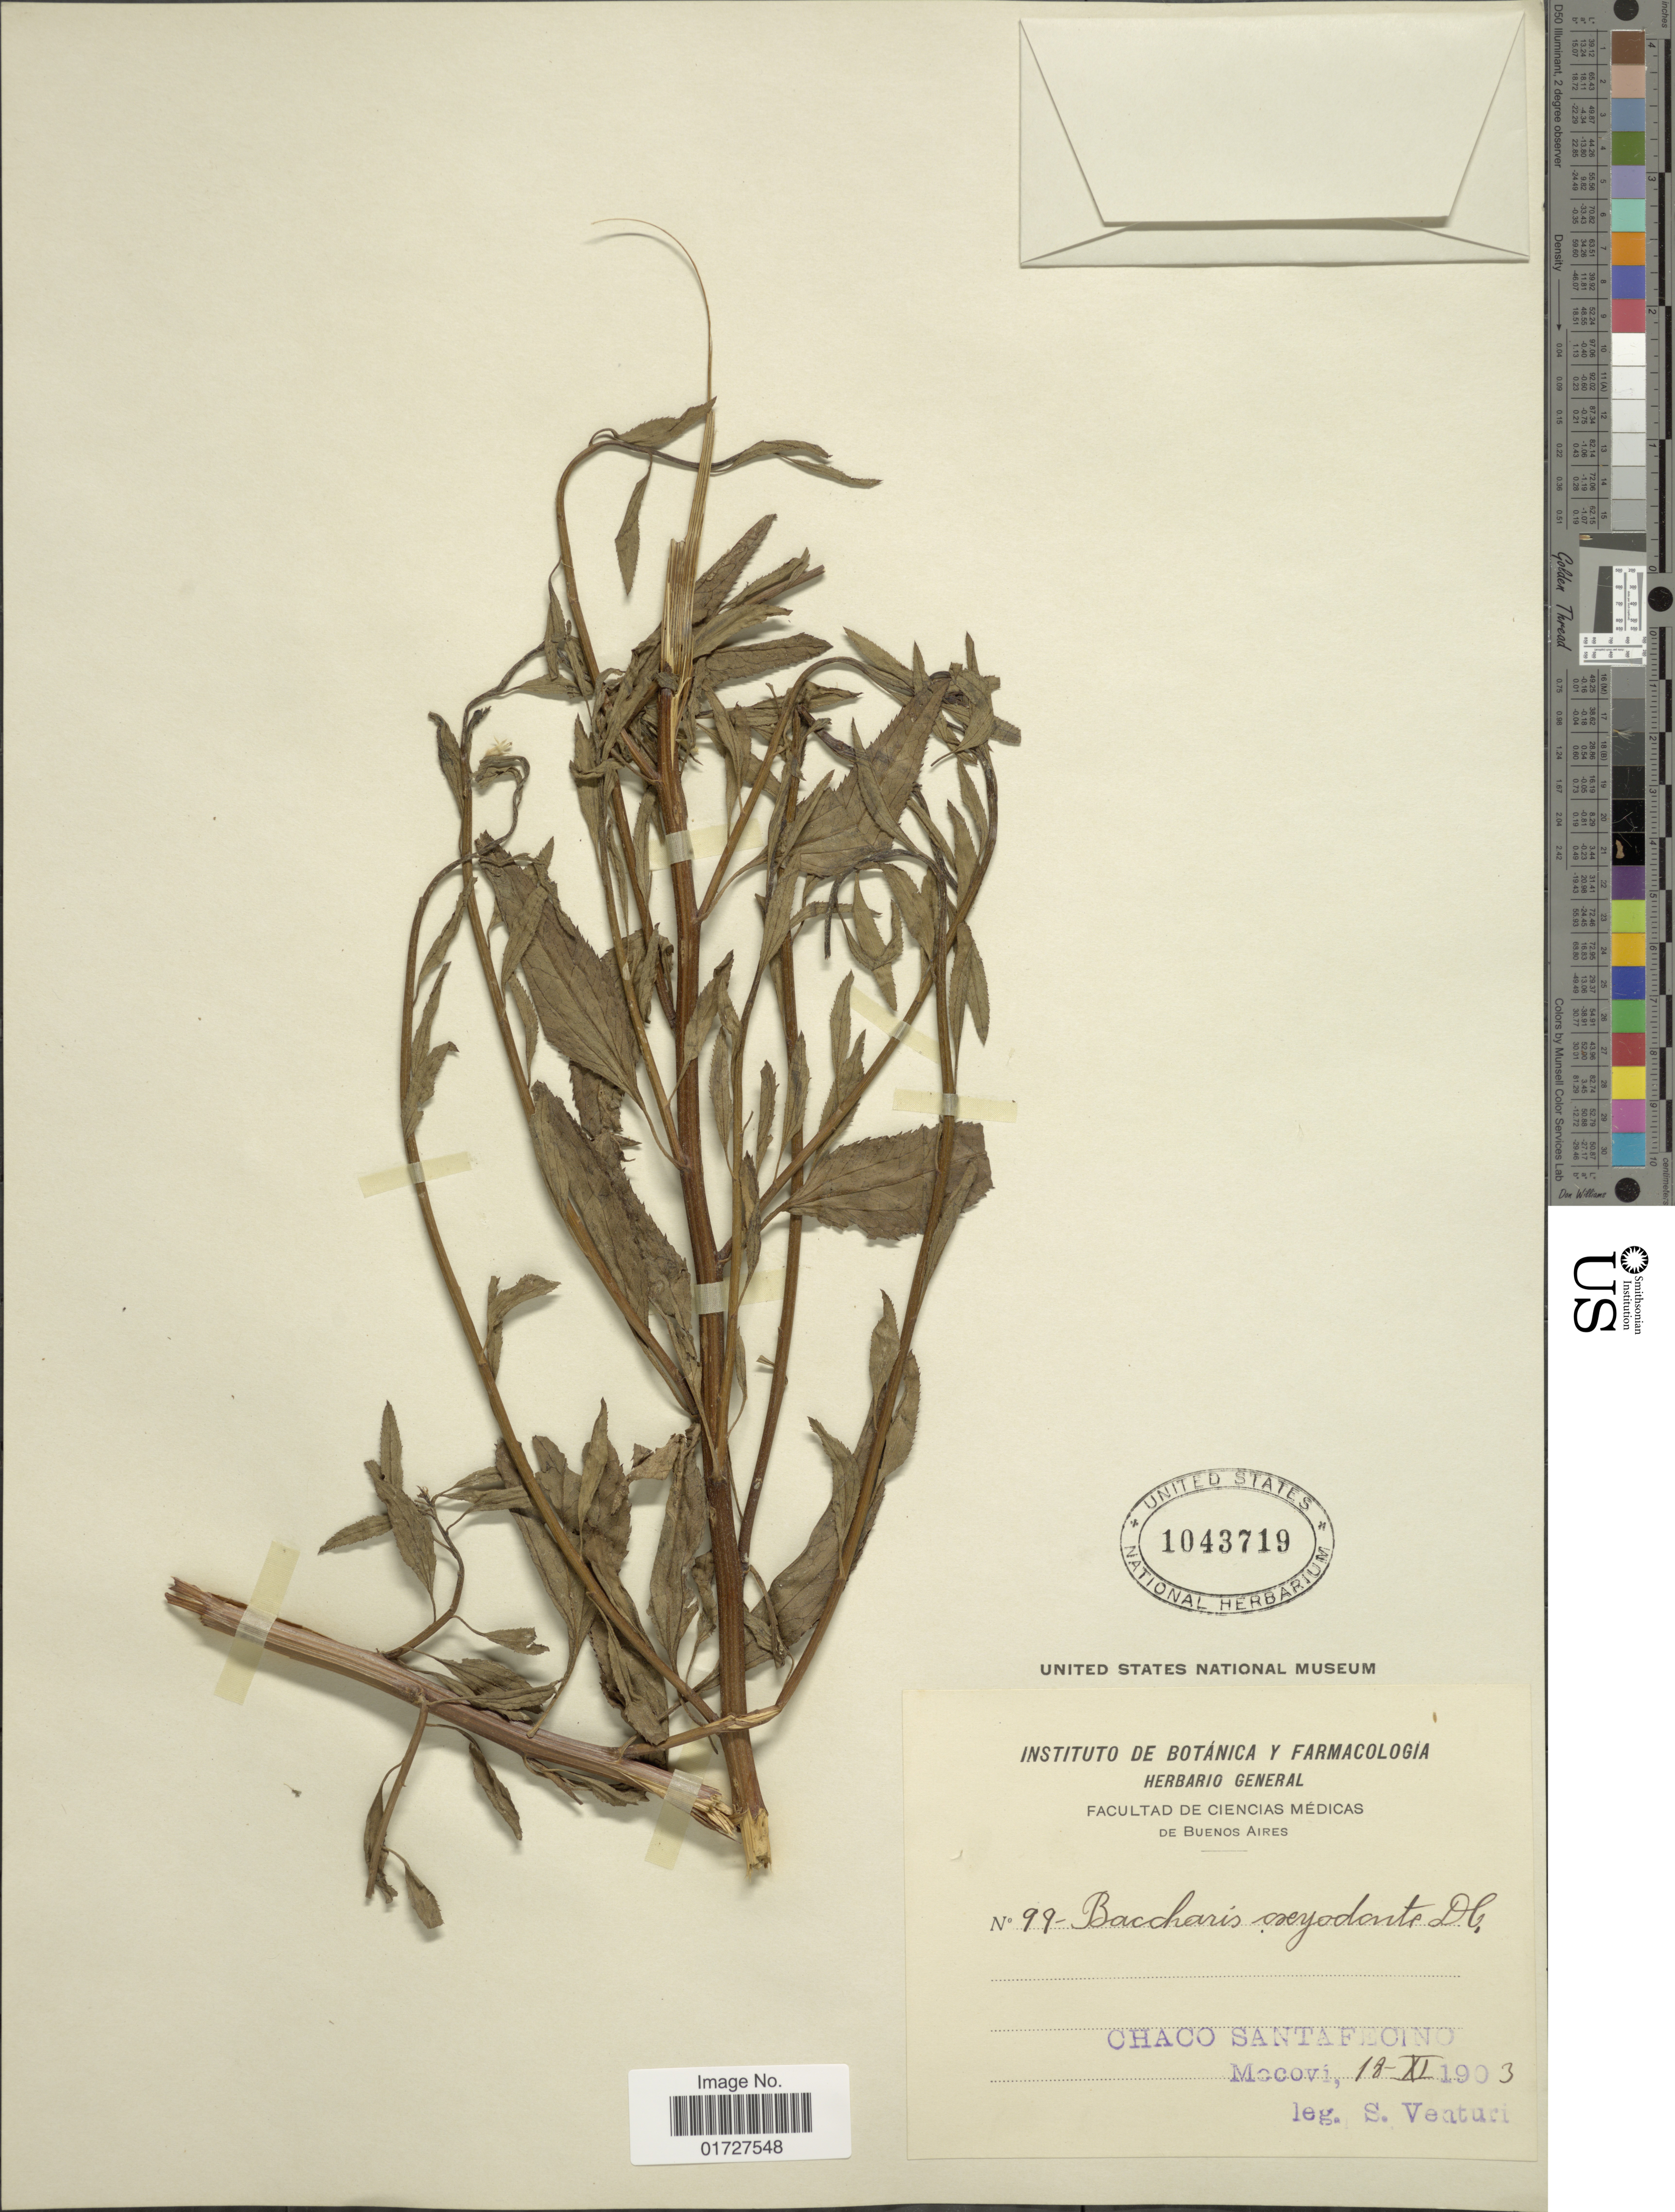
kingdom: Plantae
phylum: Tracheophyta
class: Magnoliopsida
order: Asterales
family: Asteraceae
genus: Baccharis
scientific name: Baccharis oxyodonta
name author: (DC.) Baker in Mart.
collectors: S. Venturi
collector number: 99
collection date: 1903-11-18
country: Argentina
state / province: Chaco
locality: Santafecino, Mocovi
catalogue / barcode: US 1043719